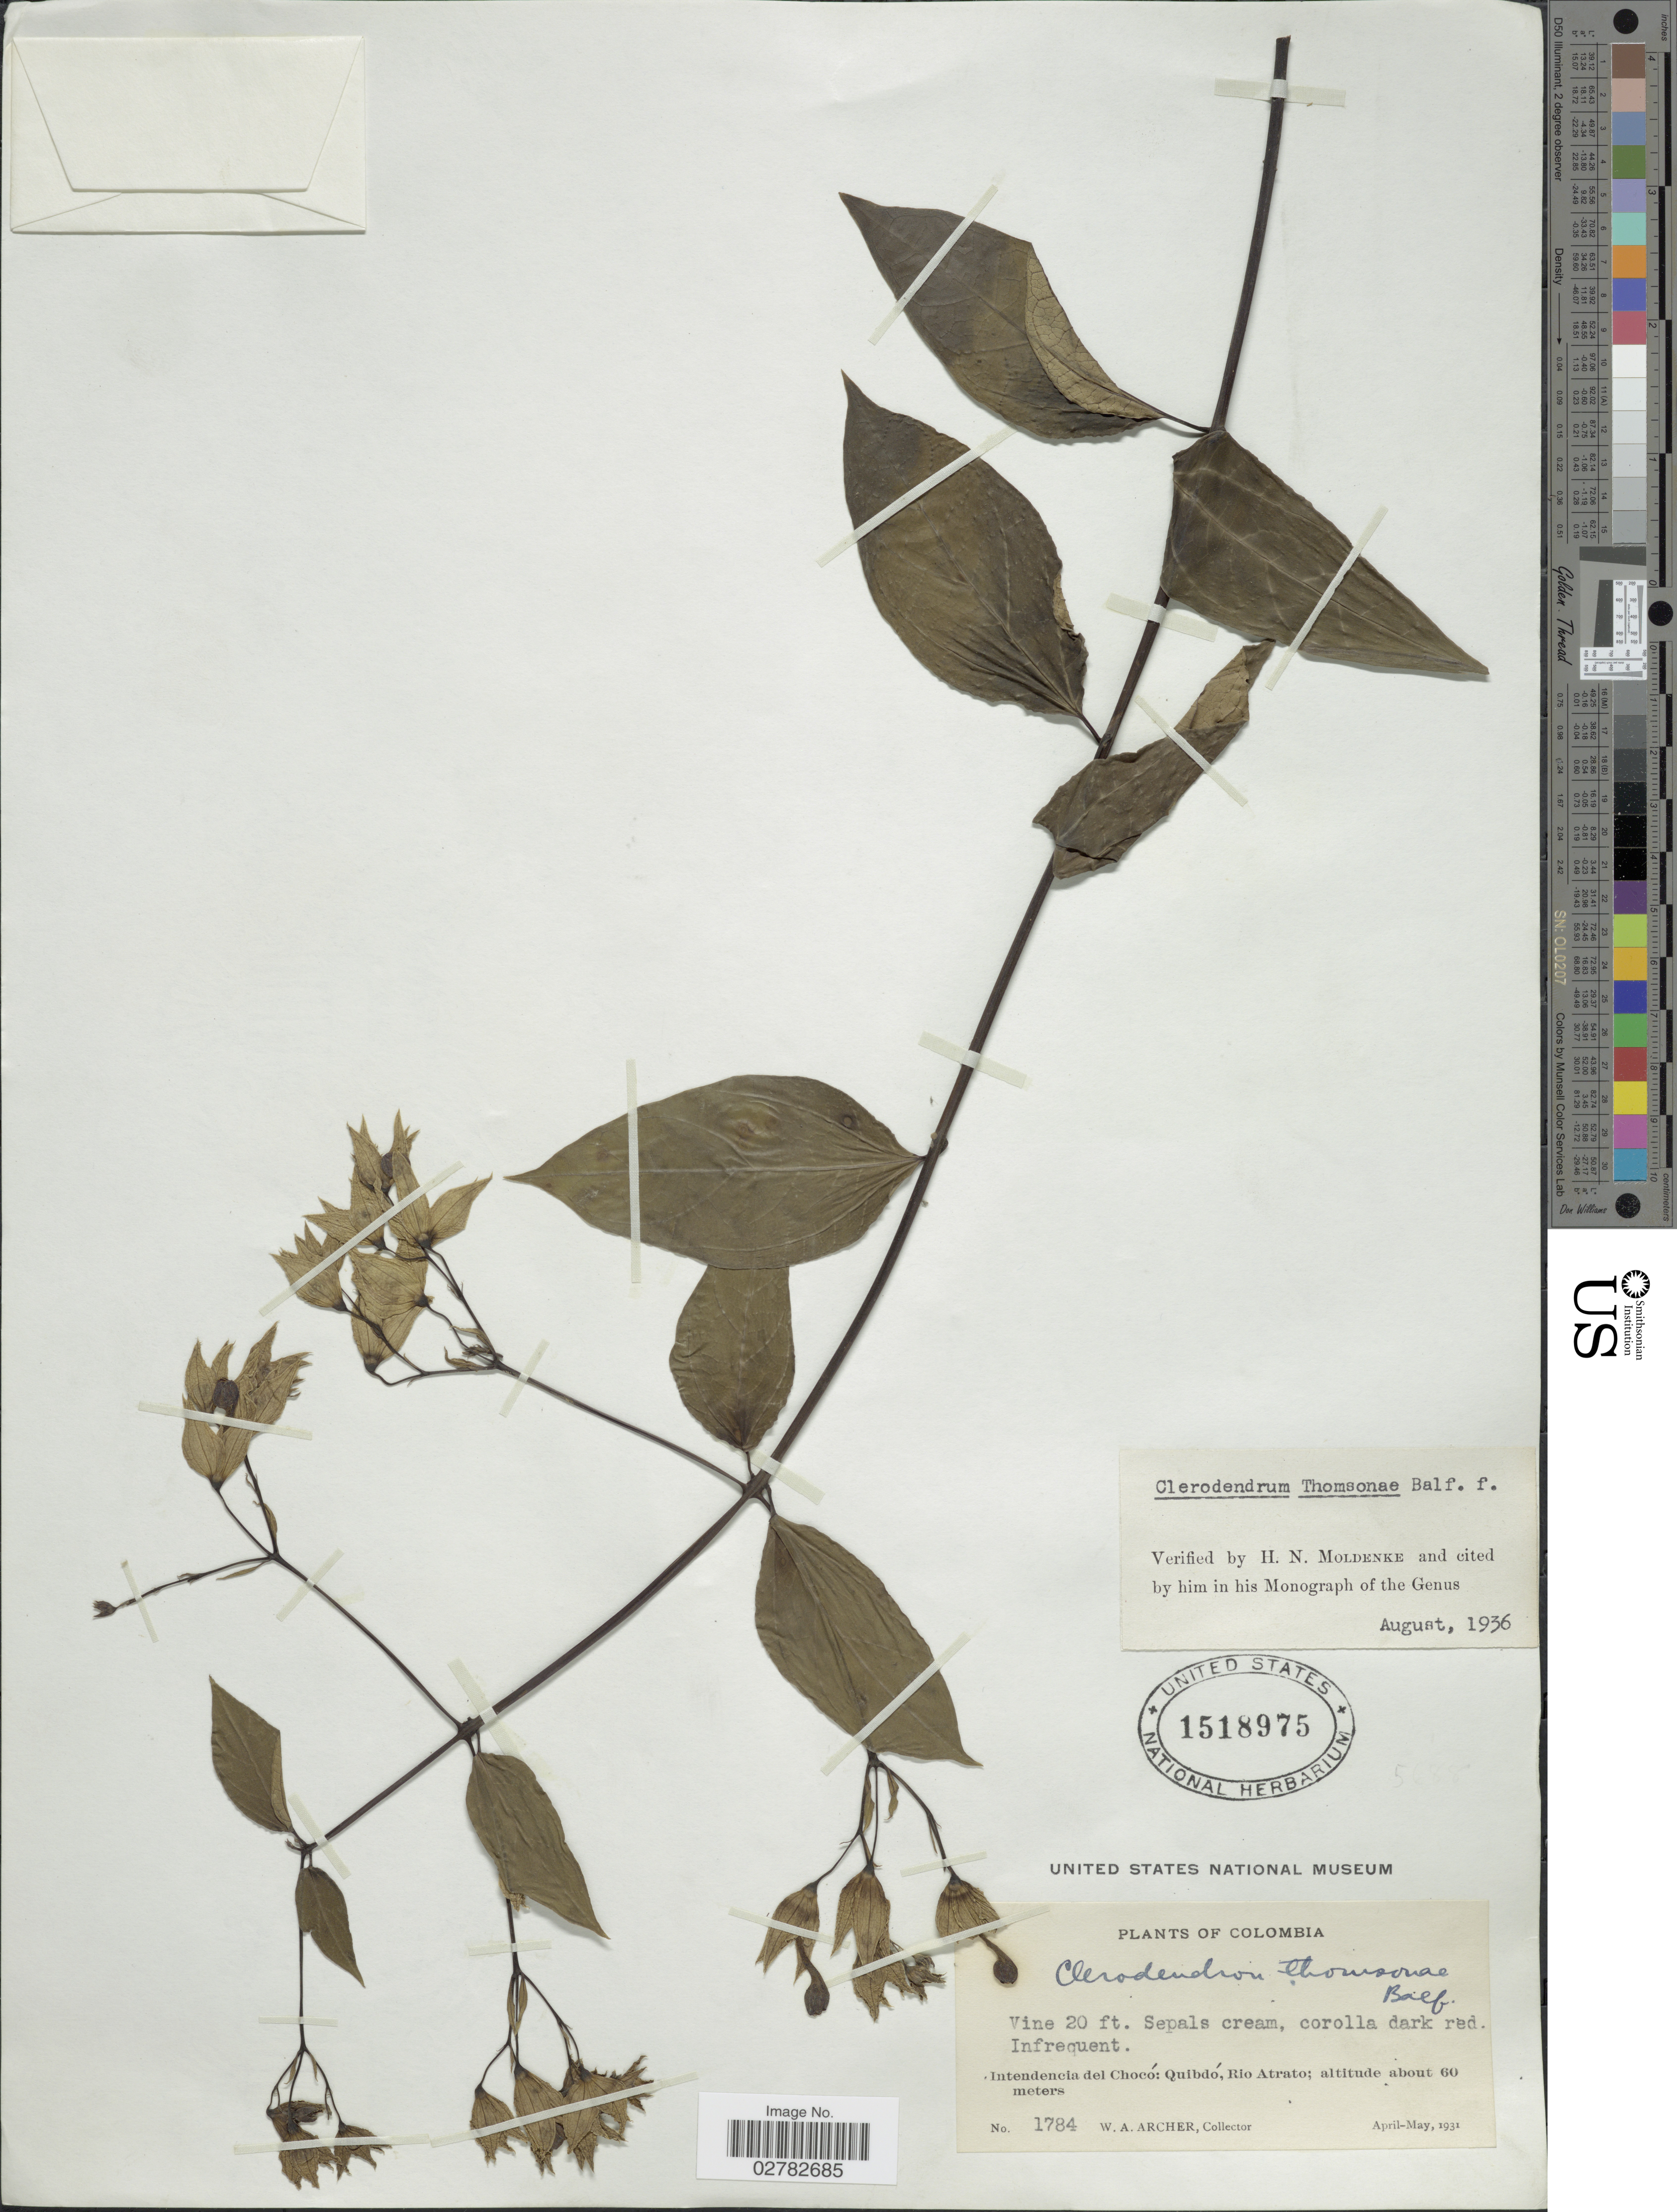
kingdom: Plantae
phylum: Tracheophyta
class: Magnoliopsida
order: Lamiales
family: Lamiaceae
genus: Clerodendrum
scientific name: Clerodendrum thomsoniae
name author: Balf.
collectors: W. A. Archer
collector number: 1784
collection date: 1931-04/1931-05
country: Colombia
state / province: Chocó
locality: Intendencia del Chocó: Quibdó, Rio Atrato.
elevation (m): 60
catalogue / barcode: US 1518975